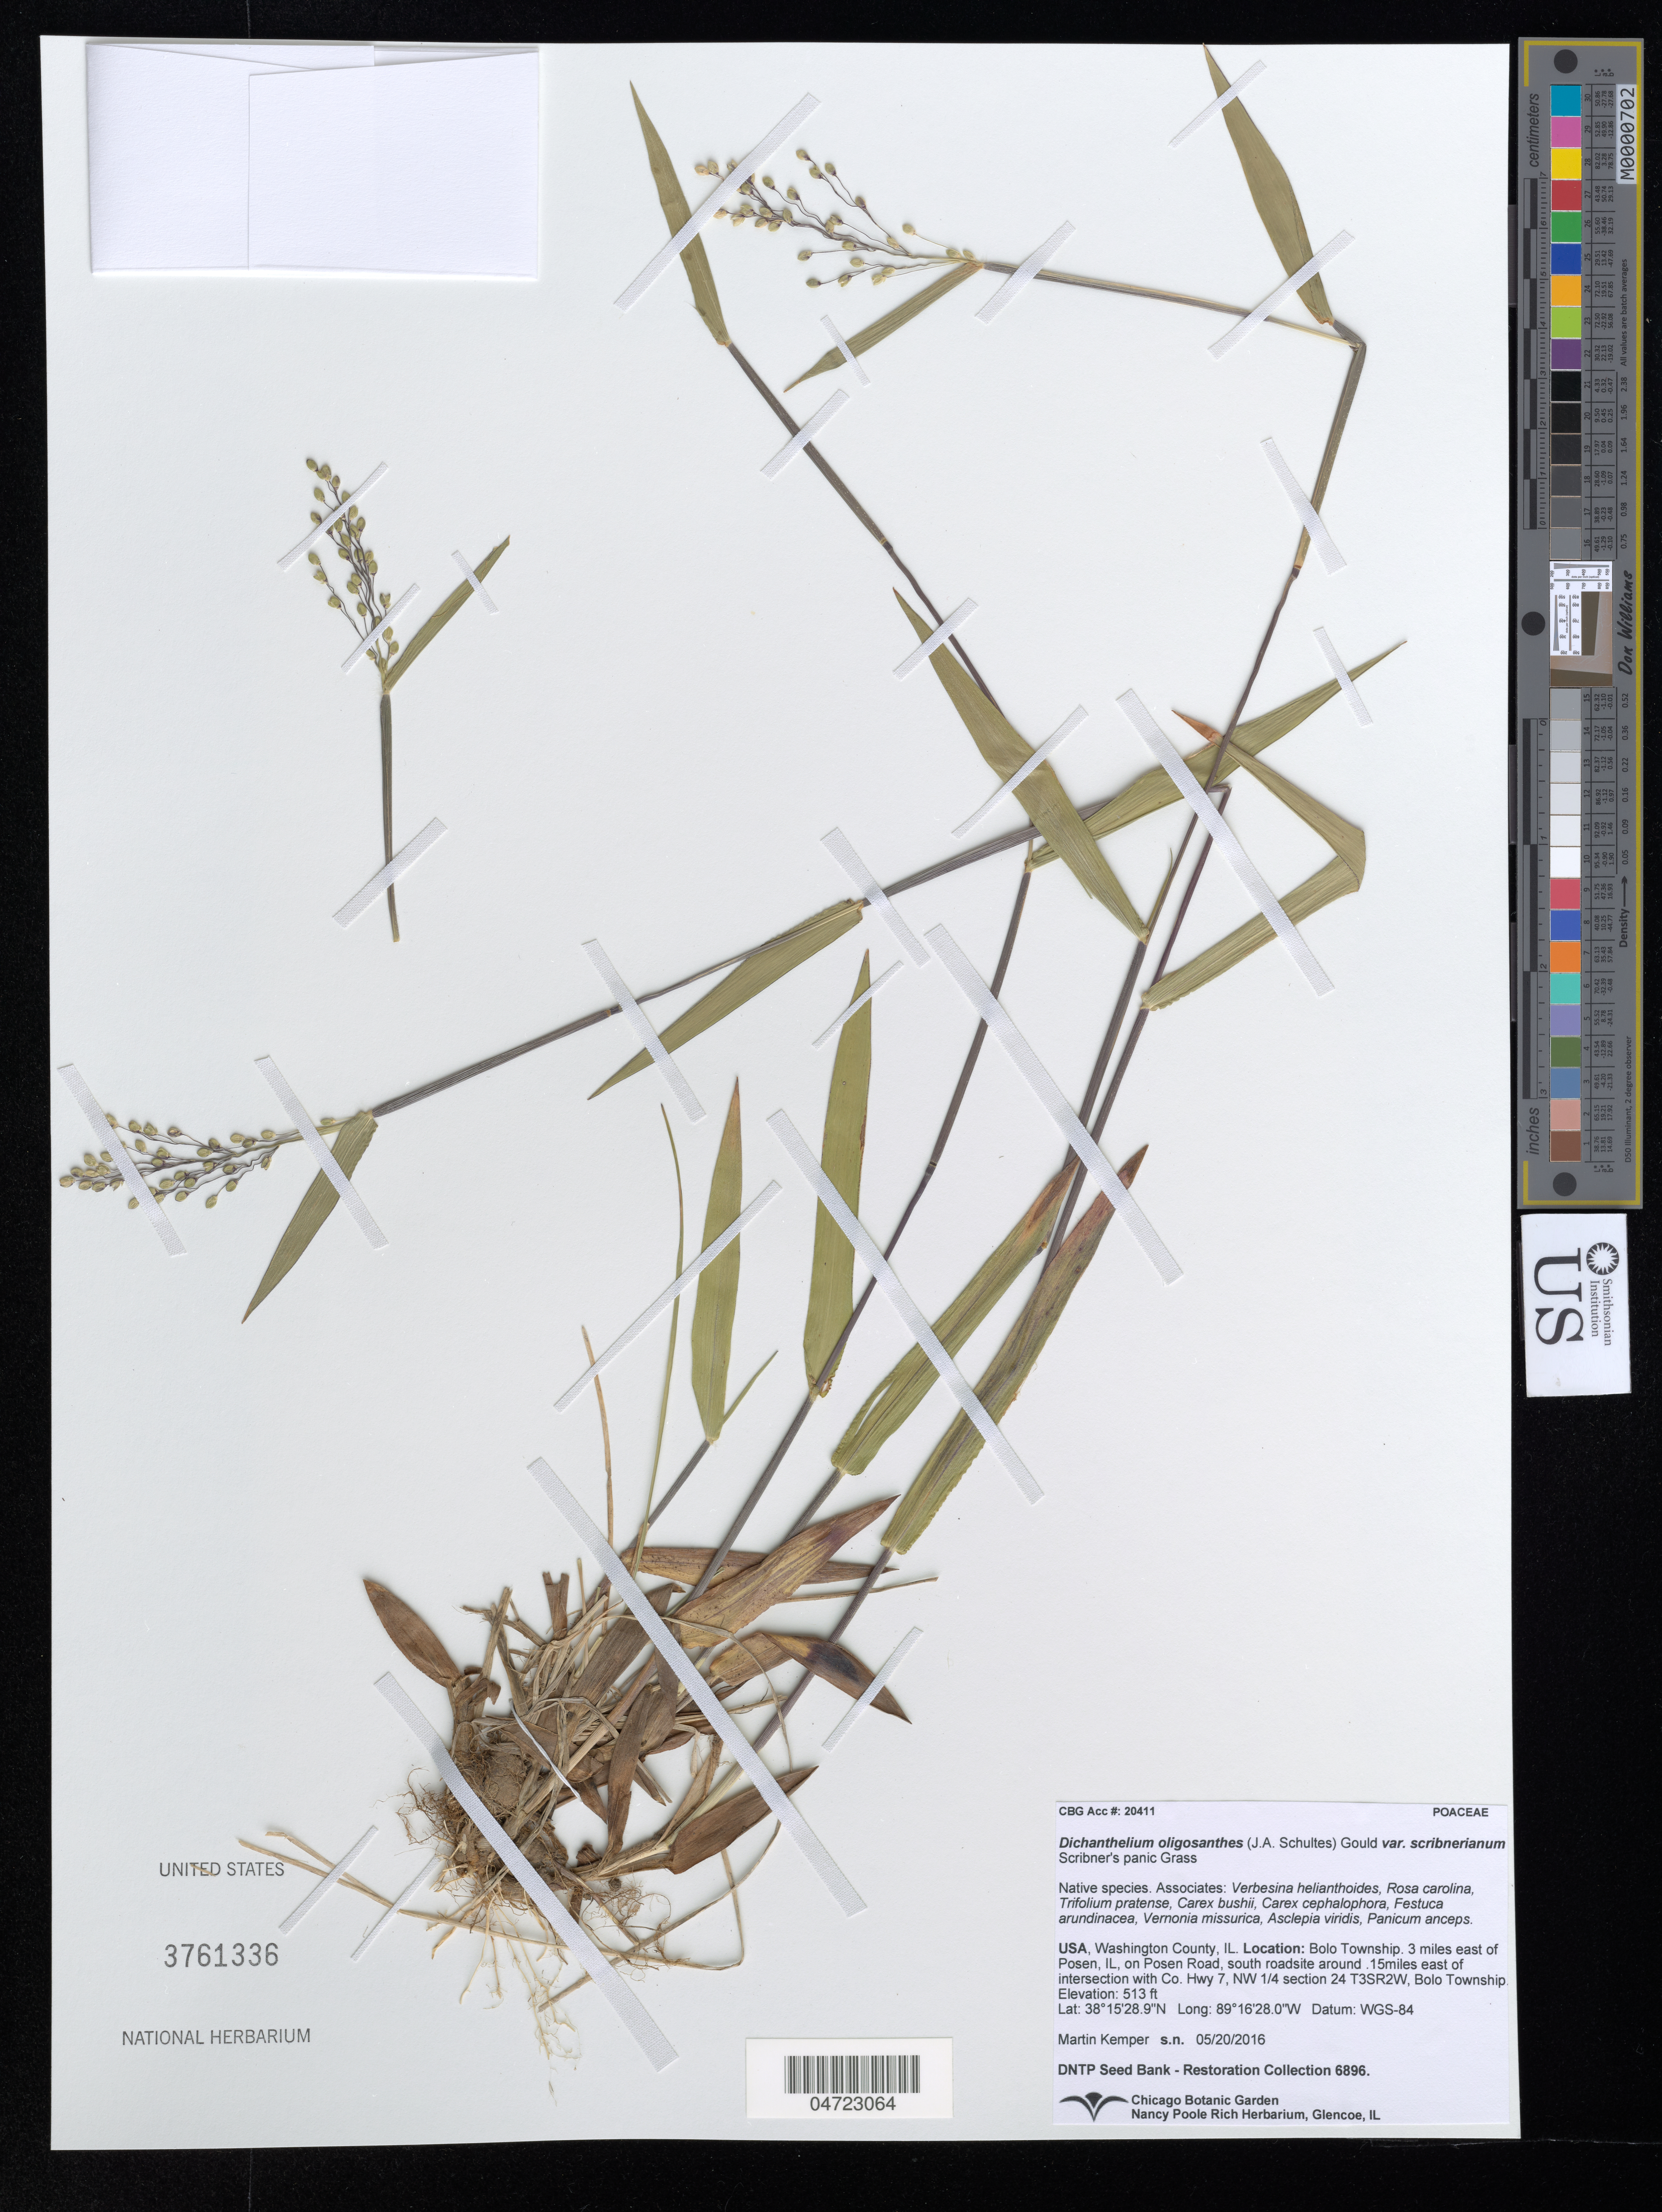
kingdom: Plantae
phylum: Tracheophyta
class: Liliopsida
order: Poales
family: Poaceae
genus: Dichanthelium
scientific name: Dichanthelium oligosanthes var. scribnerianum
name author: (Nash) Gould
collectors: M. Kemper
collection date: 2016-05-20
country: United States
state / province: Illinois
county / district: Washington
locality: Washington County. Bolo Township. 3 miles east of Posen, IL, on Posen Road, south roadsite around .15 miles east of intersection with Co. Hwy 7, NW 1/4 section 24 T3SR2W, Bolo Township.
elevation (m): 156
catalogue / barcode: US 3761336